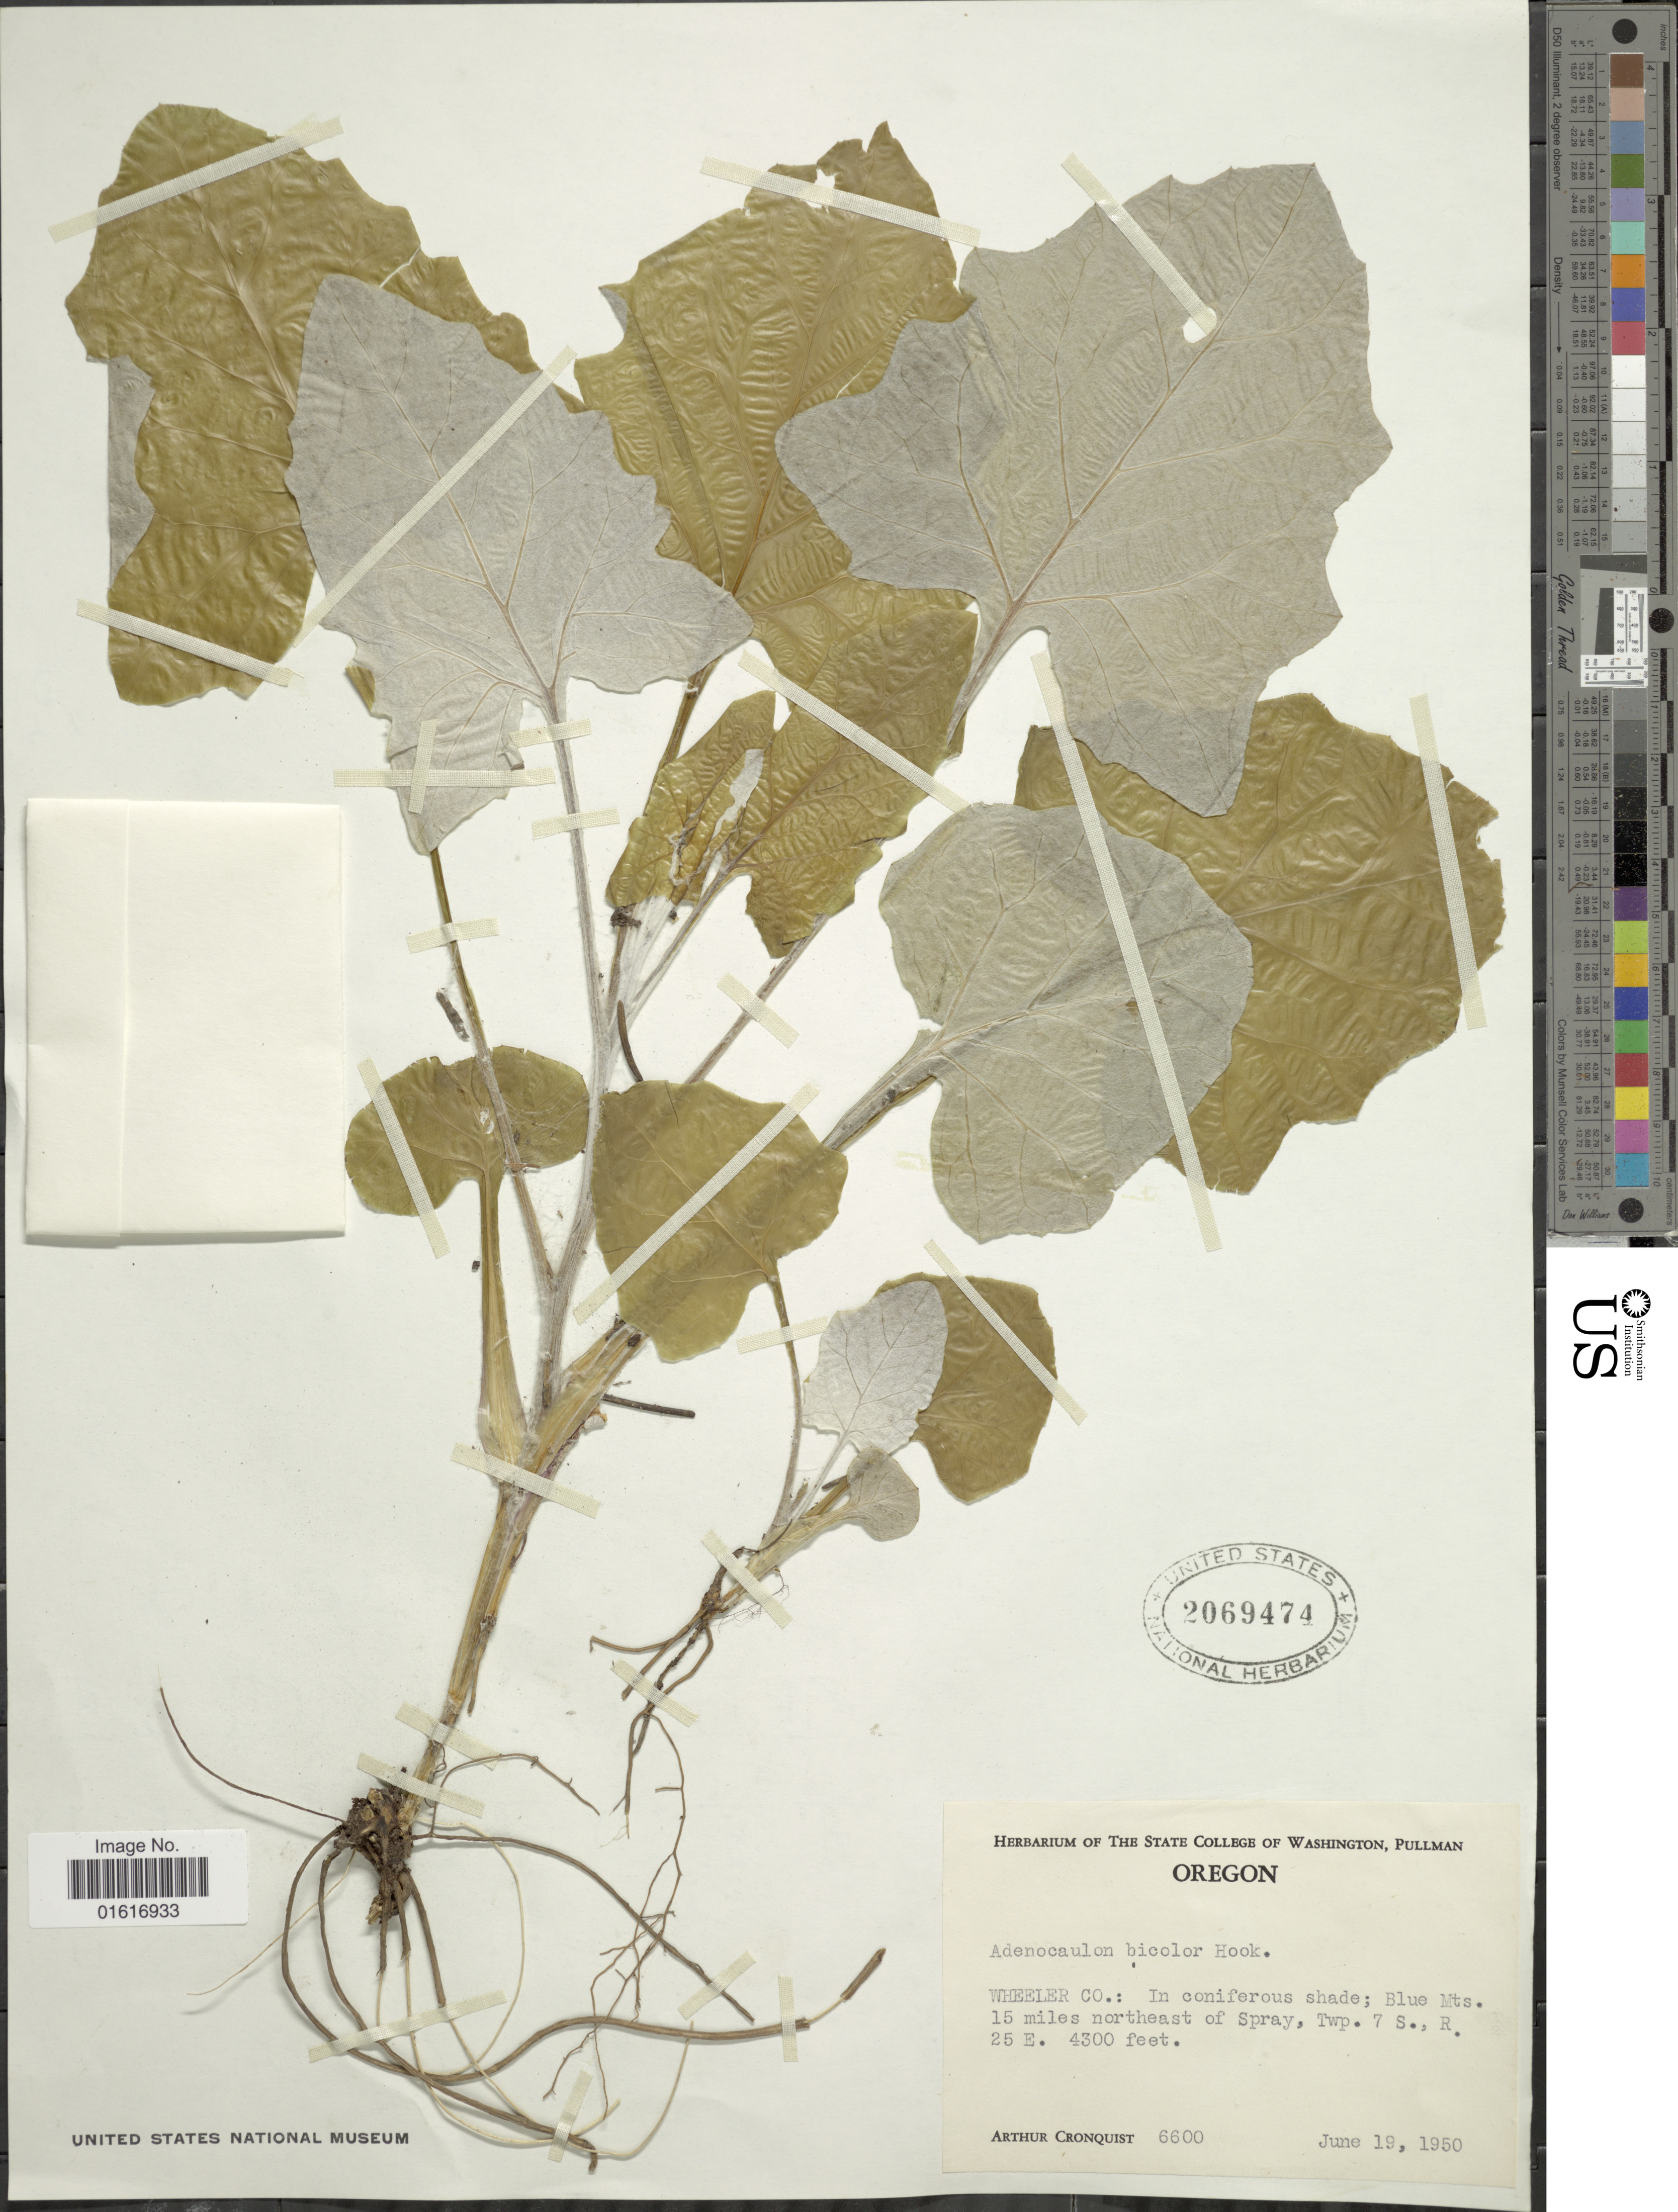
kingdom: Plantae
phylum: Tracheophyta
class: Magnoliopsida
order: Asterales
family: Asteraceae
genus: Adenocaulon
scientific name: Adenocaulon bicolor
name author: Hook.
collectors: A. J. Cronquist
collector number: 6600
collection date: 1950-06-19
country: United States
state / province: Oregon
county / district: Wheeler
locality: Wheeler Co: in coniferous shade; Blue Mts. 15 miles northeast of Spray, Twp. 7 S. R. 25 E.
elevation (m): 1311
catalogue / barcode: US 2069474